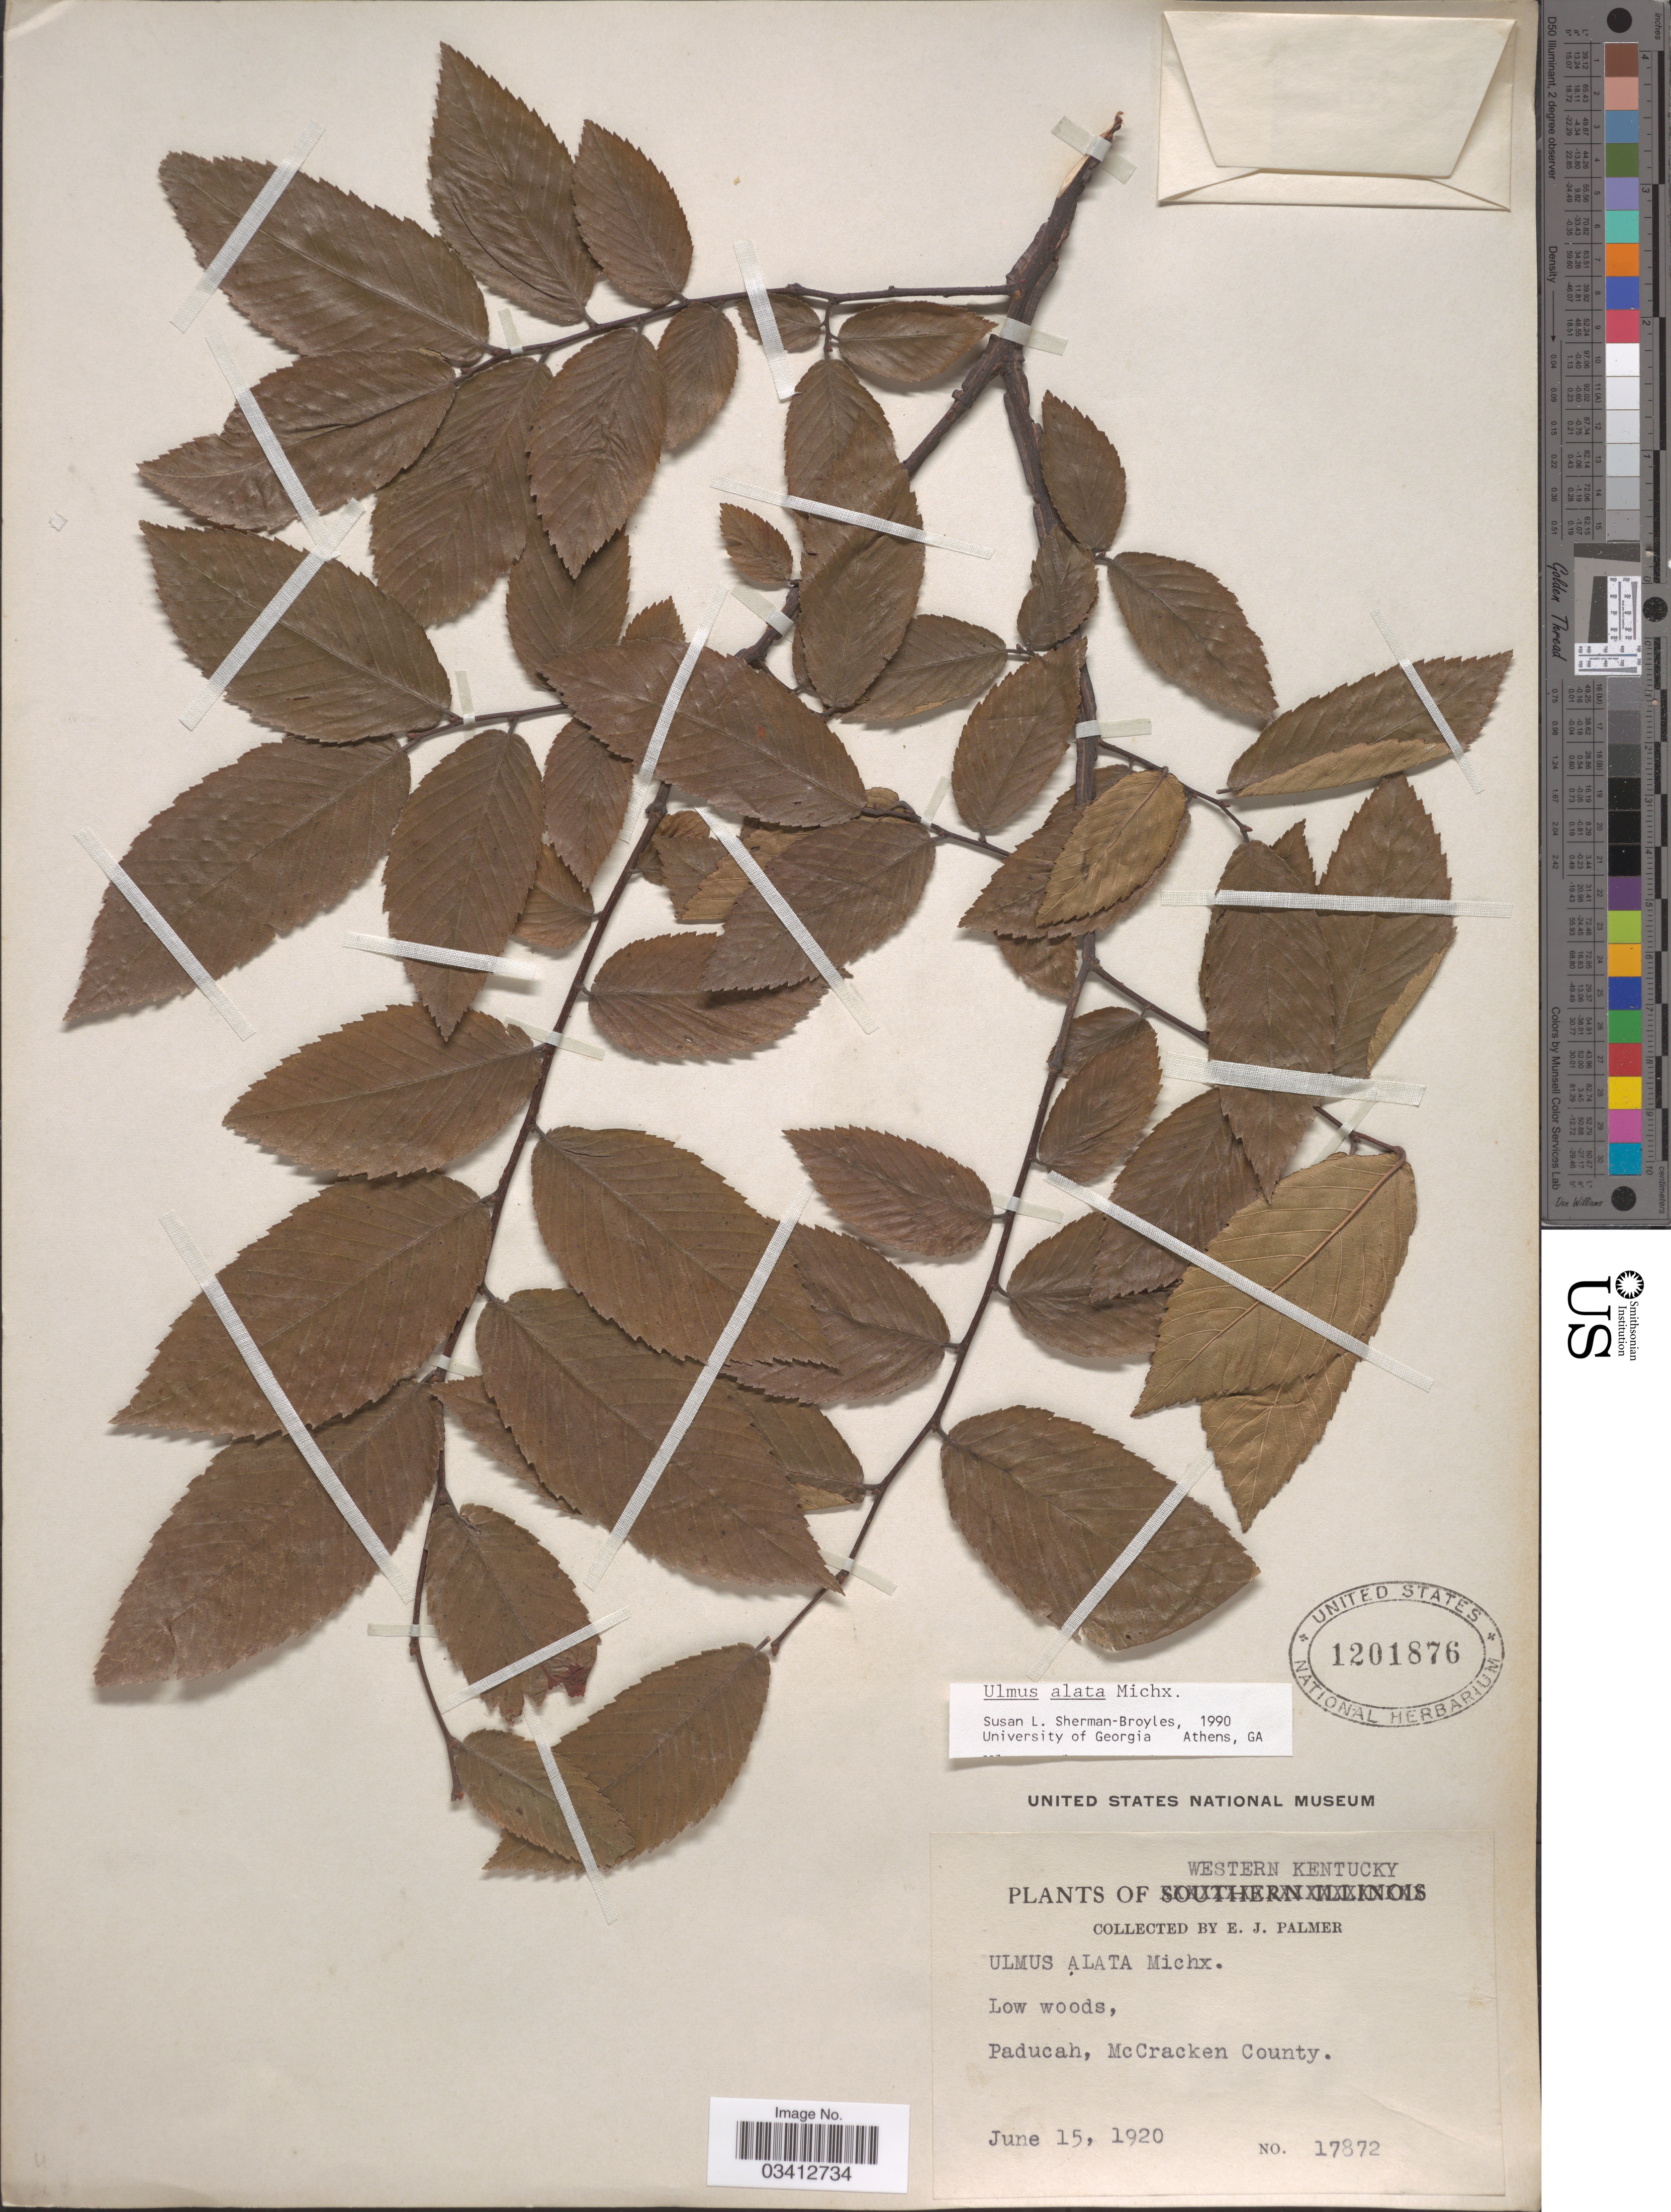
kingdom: Plantae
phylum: Tracheophyta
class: Magnoliopsida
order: Rosales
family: Ulmaceae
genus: Ulmus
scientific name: Ulmus alata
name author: Michx.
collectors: E. J. Palmer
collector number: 17872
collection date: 1920-06-15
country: United States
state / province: Kentucky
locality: Western Kentucky. Low woods, Paducah, McCracken County.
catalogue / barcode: US 1201876